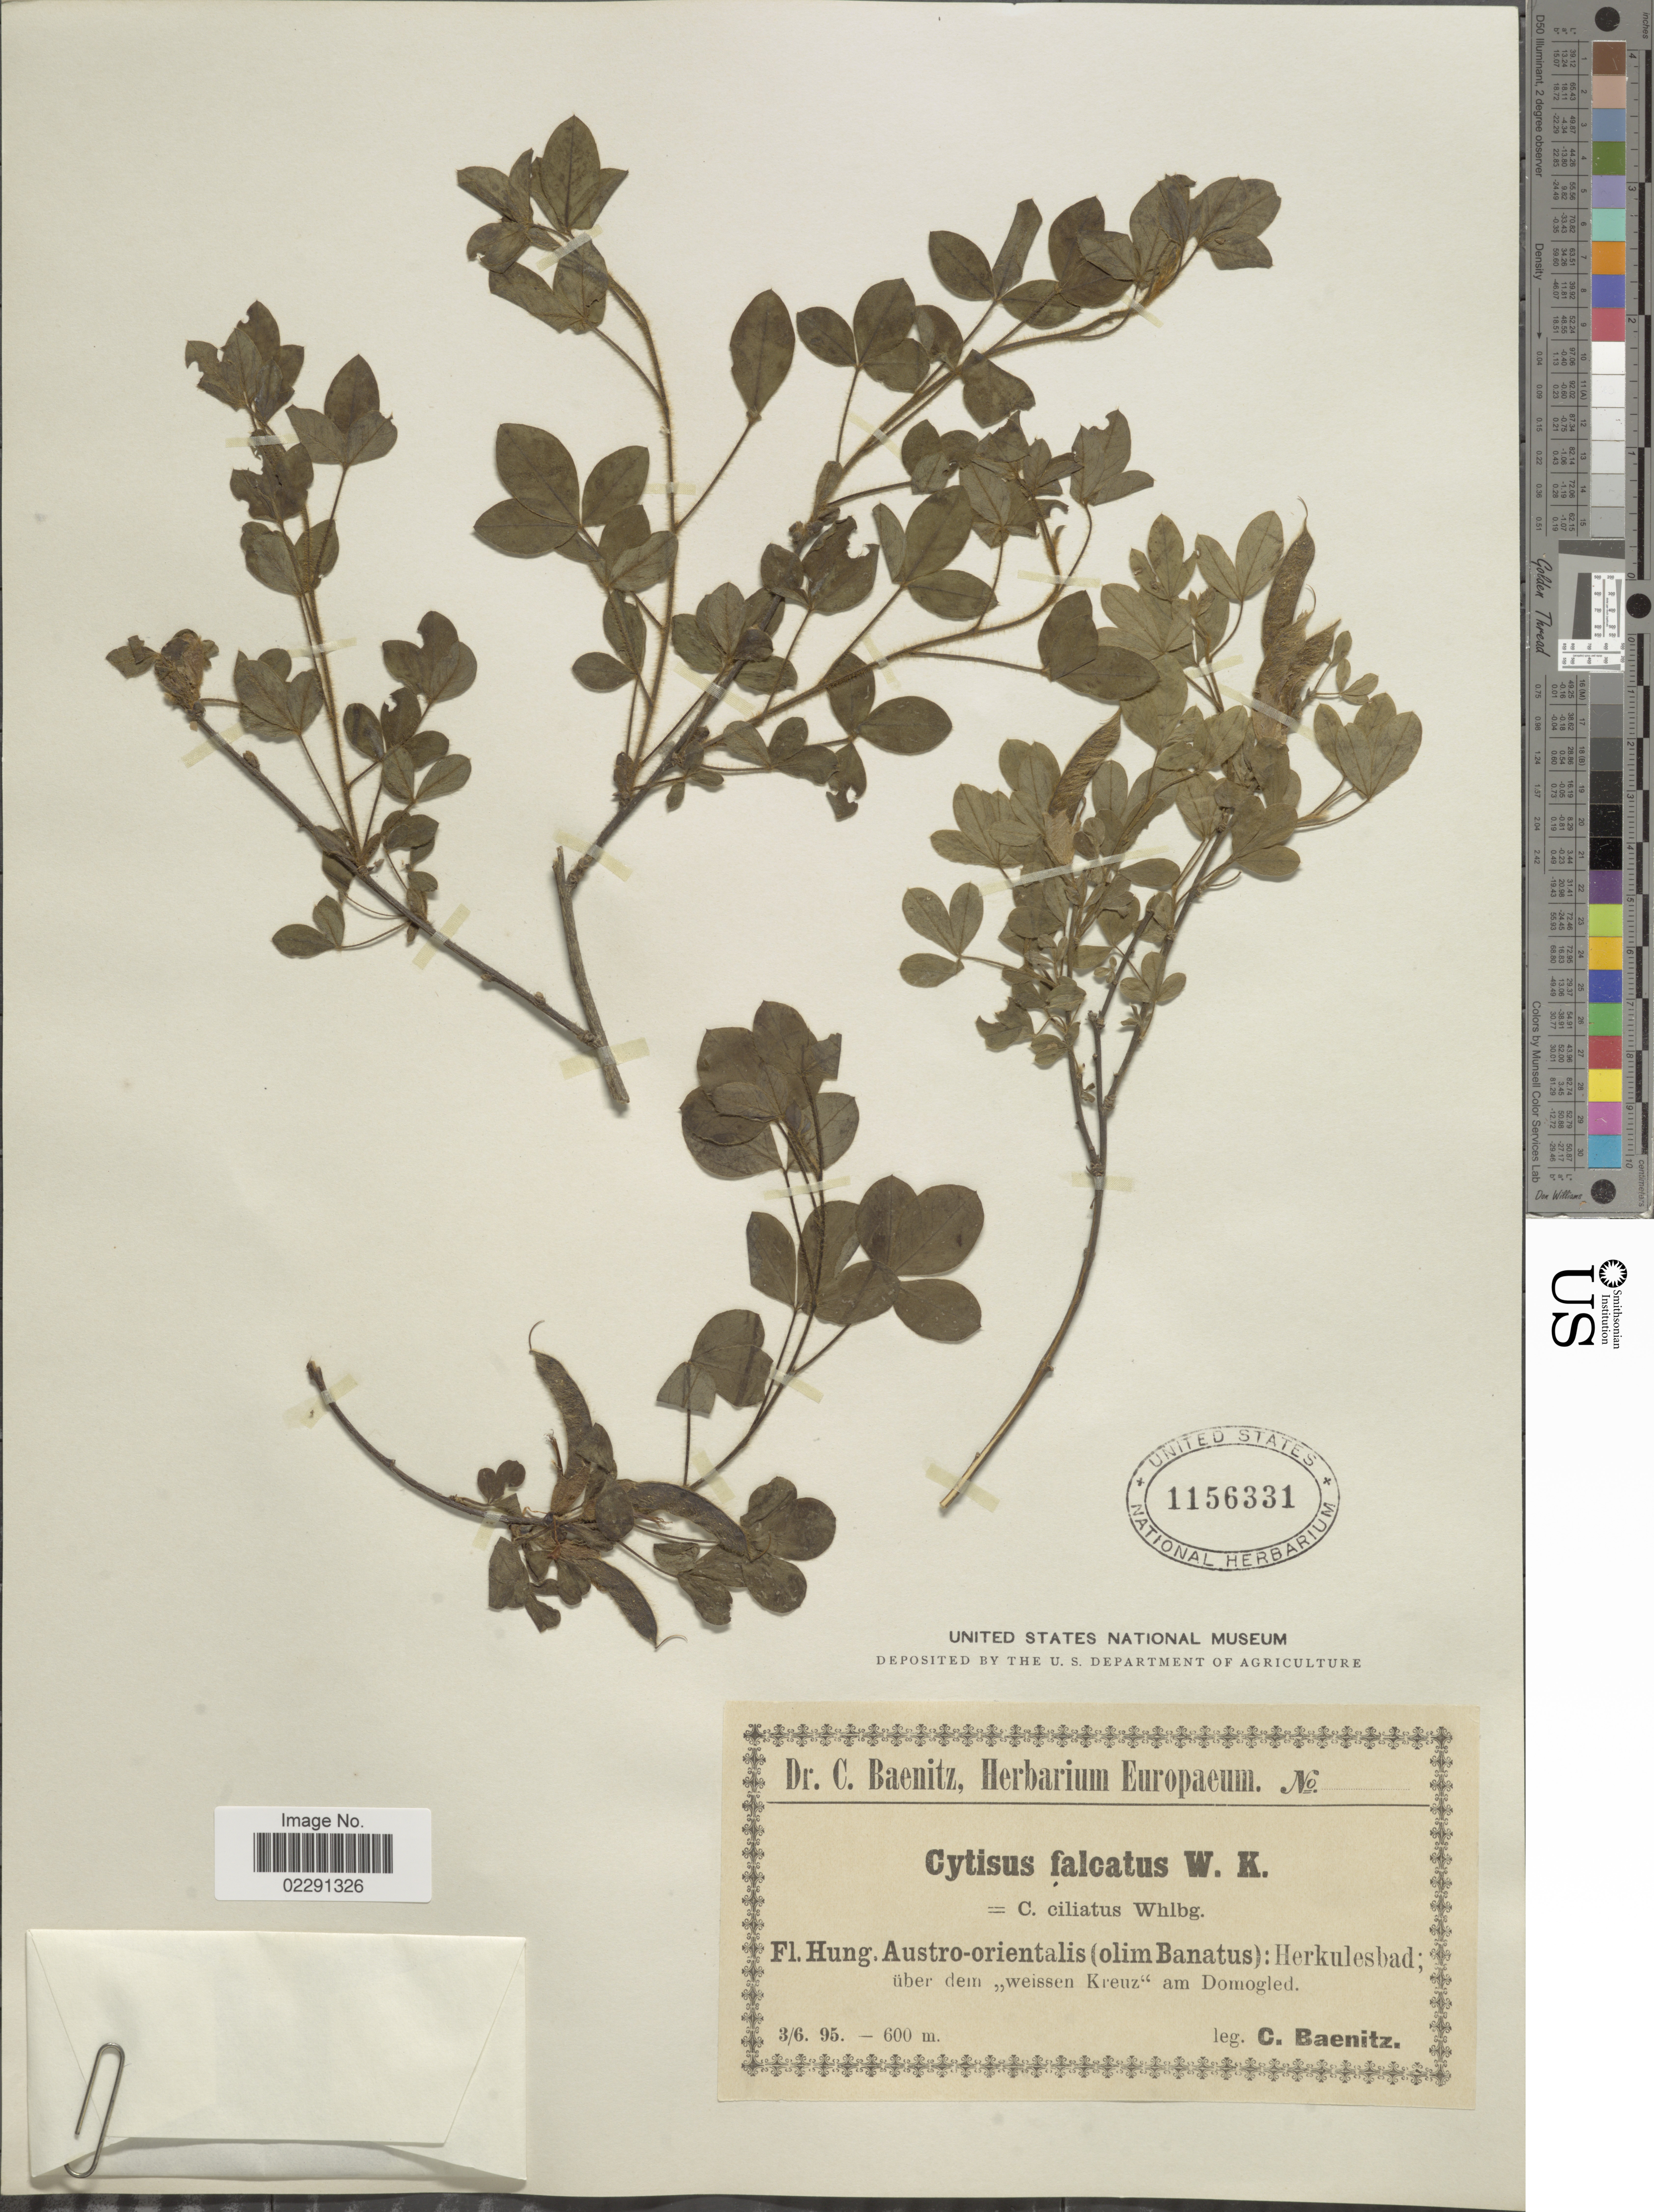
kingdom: Plantae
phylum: Tracheophyta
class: Magnoliopsida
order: Fabales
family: Fabaceae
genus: Cytisus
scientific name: Cytisus falcatus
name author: Waldst. & Kit.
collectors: C. G. Baenitz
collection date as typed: Transcribed d/m/y: 3/6/95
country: Hungary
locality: Fl. Hung. Austro-orientalis (olim Banatus): Hekrulesbad; uber dem "weissen Kreuz" am Domogled.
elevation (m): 600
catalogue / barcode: US 1156331